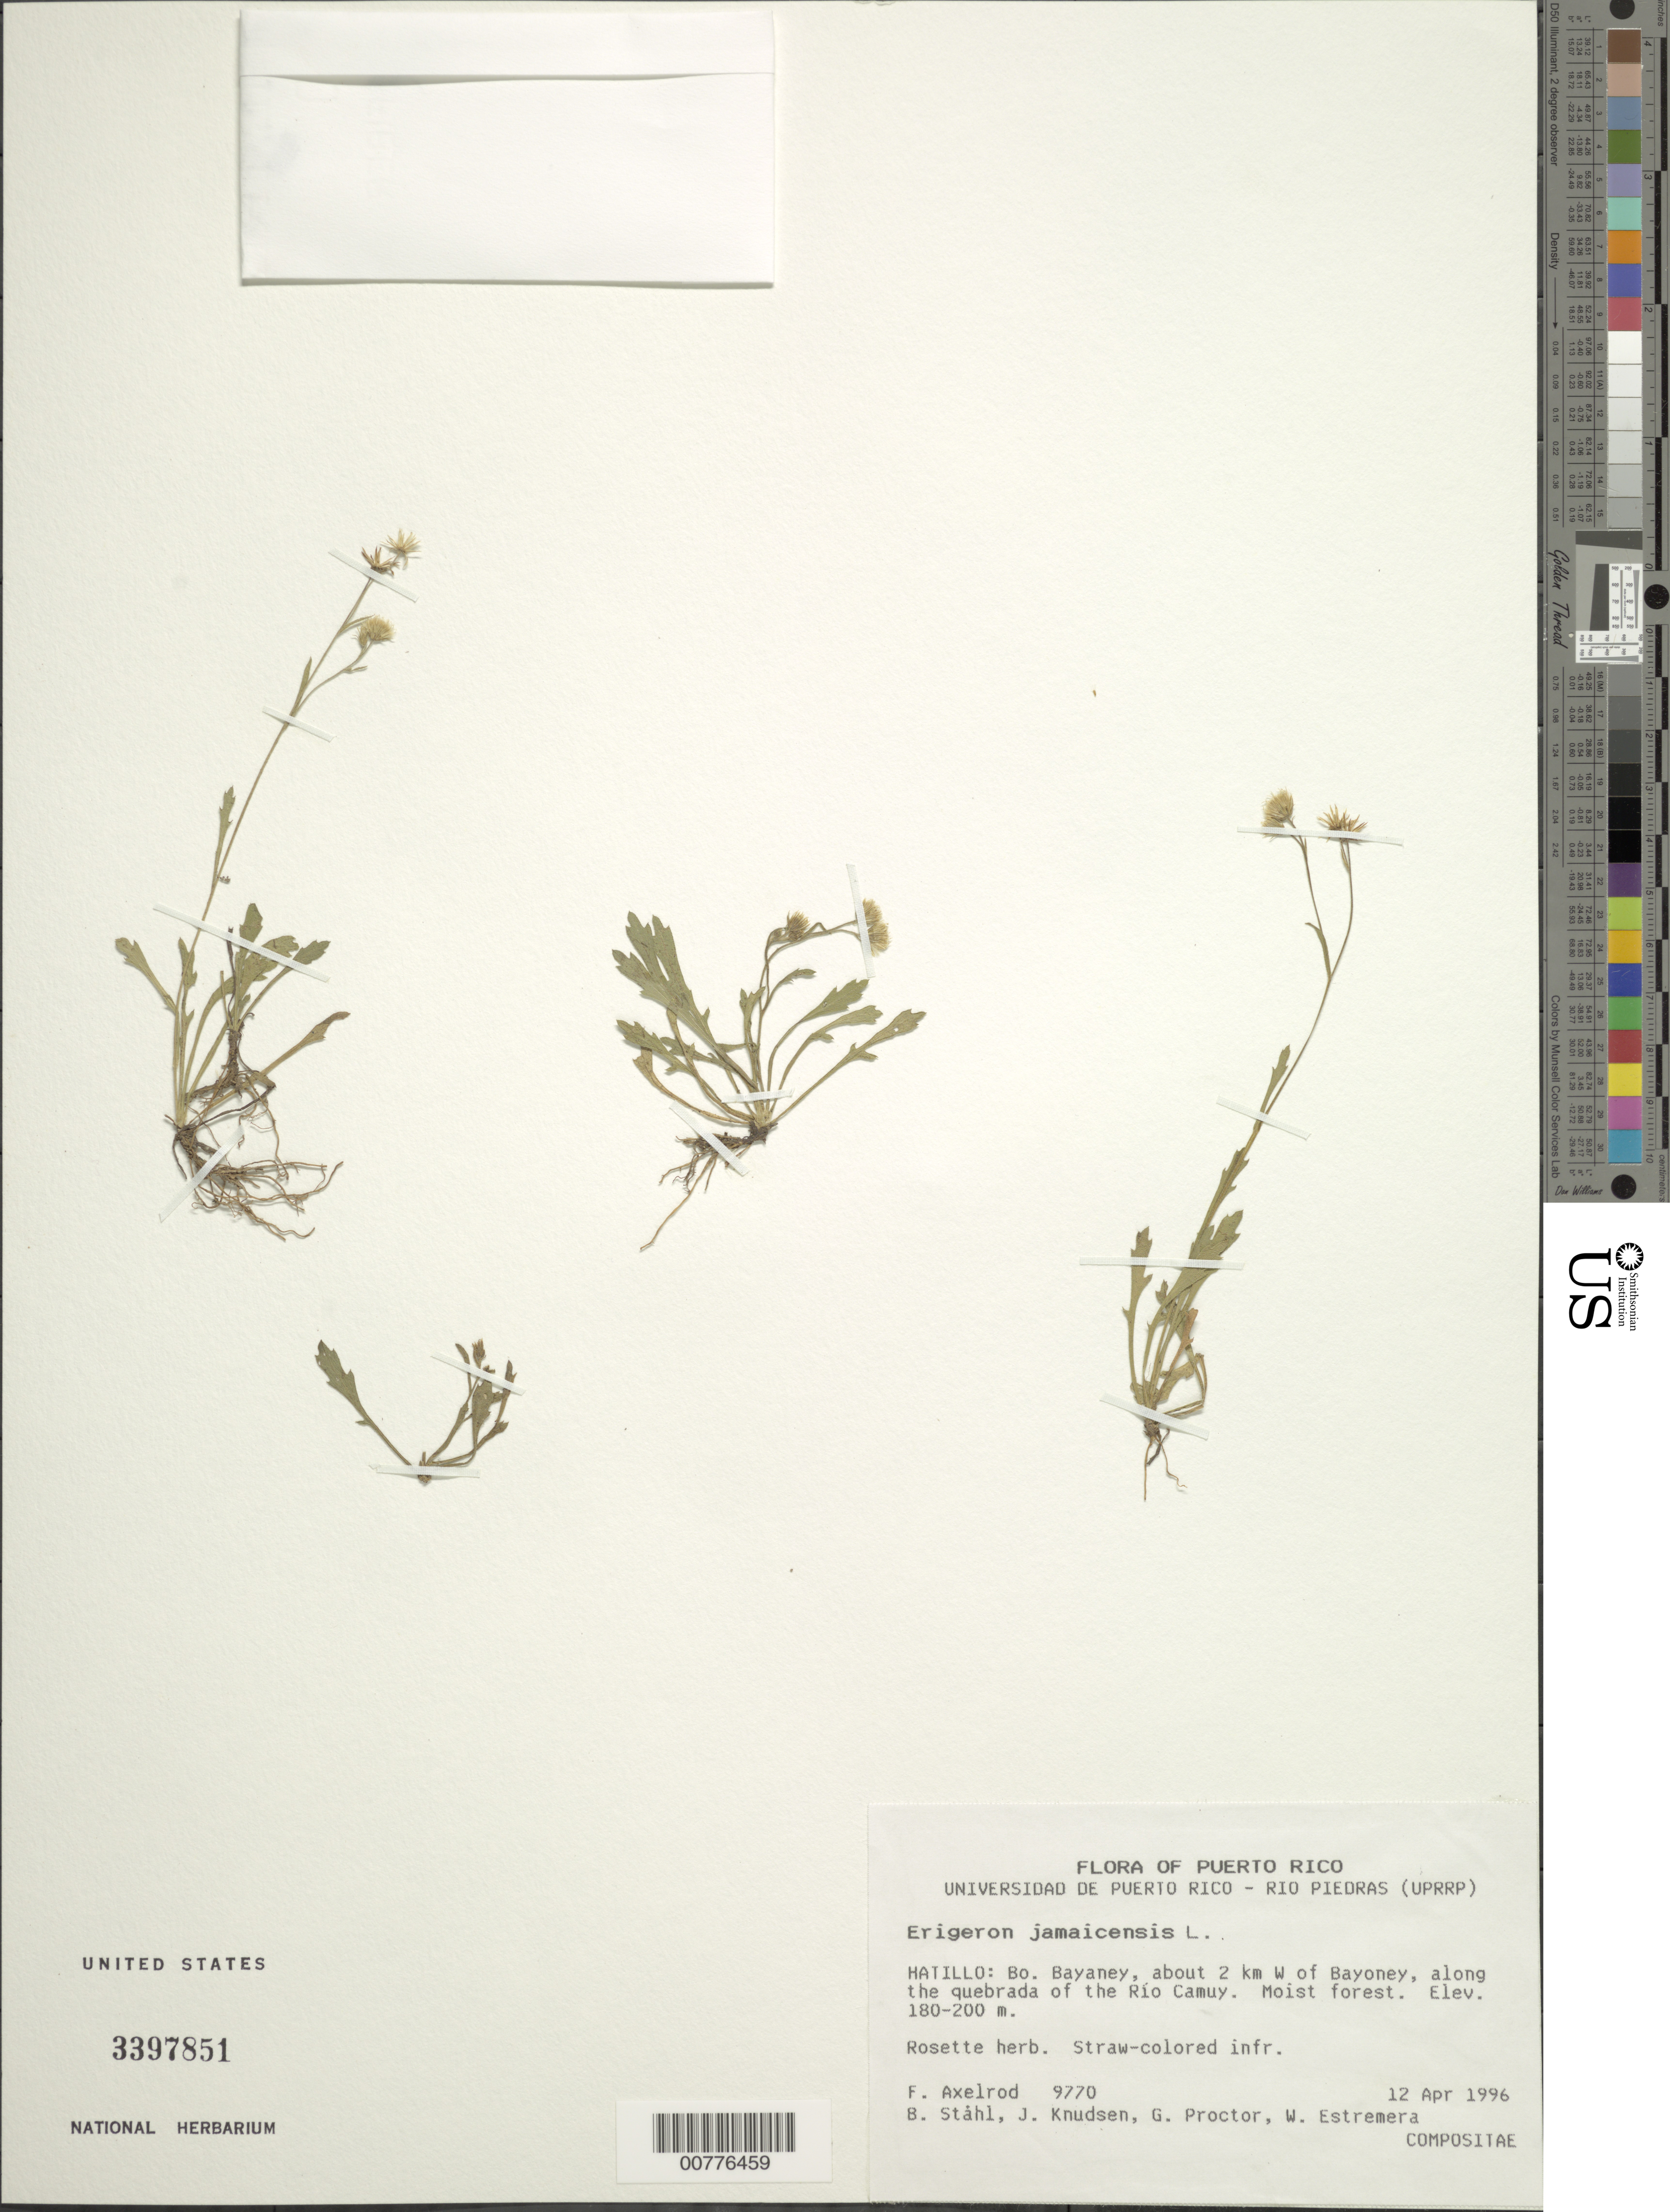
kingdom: Plantae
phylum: Tracheophyta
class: Magnoliopsida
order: Asterales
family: Asteraceae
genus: Erigeron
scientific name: Erigeron jamaicensis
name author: L.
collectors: F. S. Axelrod, B. Ståhl, J. Knudsen, G. Proctor & W. Estremera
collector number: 9770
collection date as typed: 12 Apr 1996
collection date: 1996-04-12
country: Puerto Rico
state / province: Hatillo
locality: Hatillo: Bo. Bayaney, about 2 km W of Bayoney, along the quebrada of the Río Camuy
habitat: Moist forest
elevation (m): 180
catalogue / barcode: US 3397851